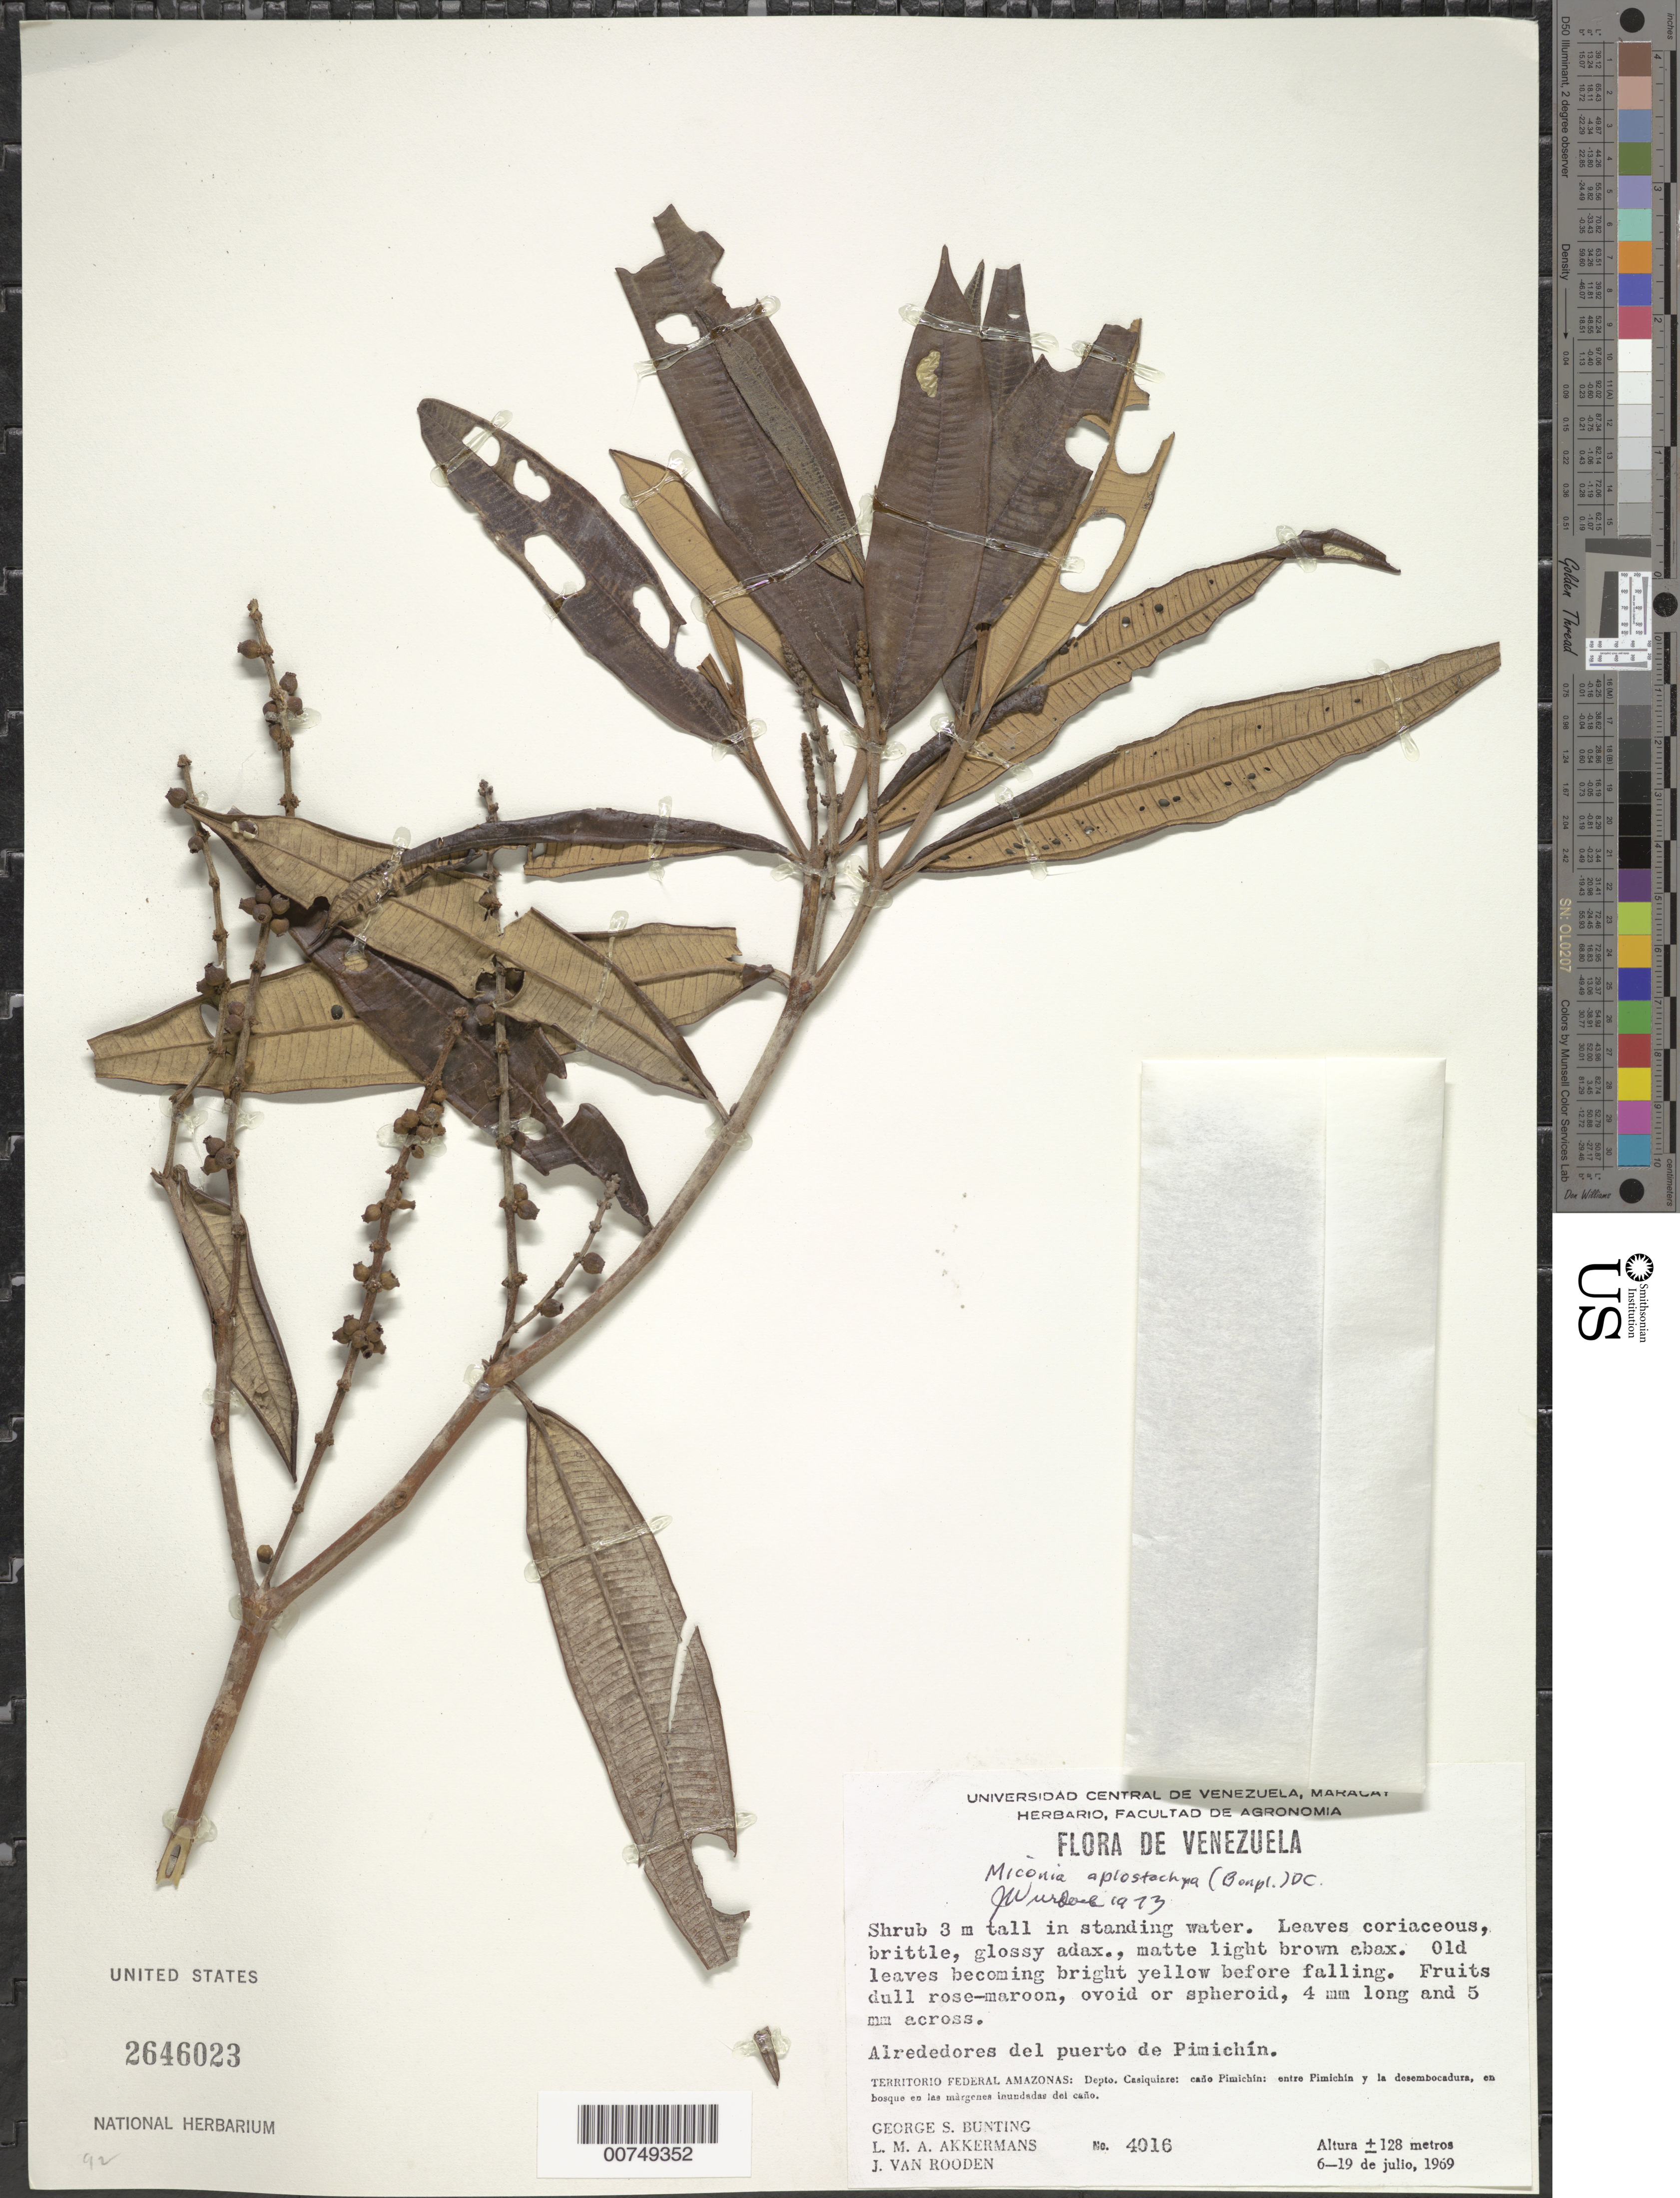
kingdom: Plantae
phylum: Tracheophyta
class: Magnoliopsida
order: Myrtales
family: Melastomataceae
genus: Miconia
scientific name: Miconia aplostachya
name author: (Bonpl.) DC.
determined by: Wurdack, John J., (US), US (UNITED STATES)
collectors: G. S. Bunting, L. M. Akkermans & J. Van Rooden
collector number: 4016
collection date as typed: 6-Jul-69 to 19-Jul-69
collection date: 1969-07-06/1969-07-19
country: Venezuela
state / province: Amazonas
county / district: Maroa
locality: Caño Pimichin, entre Pimichin y la desembocadura; alrededores del puerto de Pimichin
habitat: Bosque en las margenes inundadas del cano; in standing water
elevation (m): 128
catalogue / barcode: US 2646023